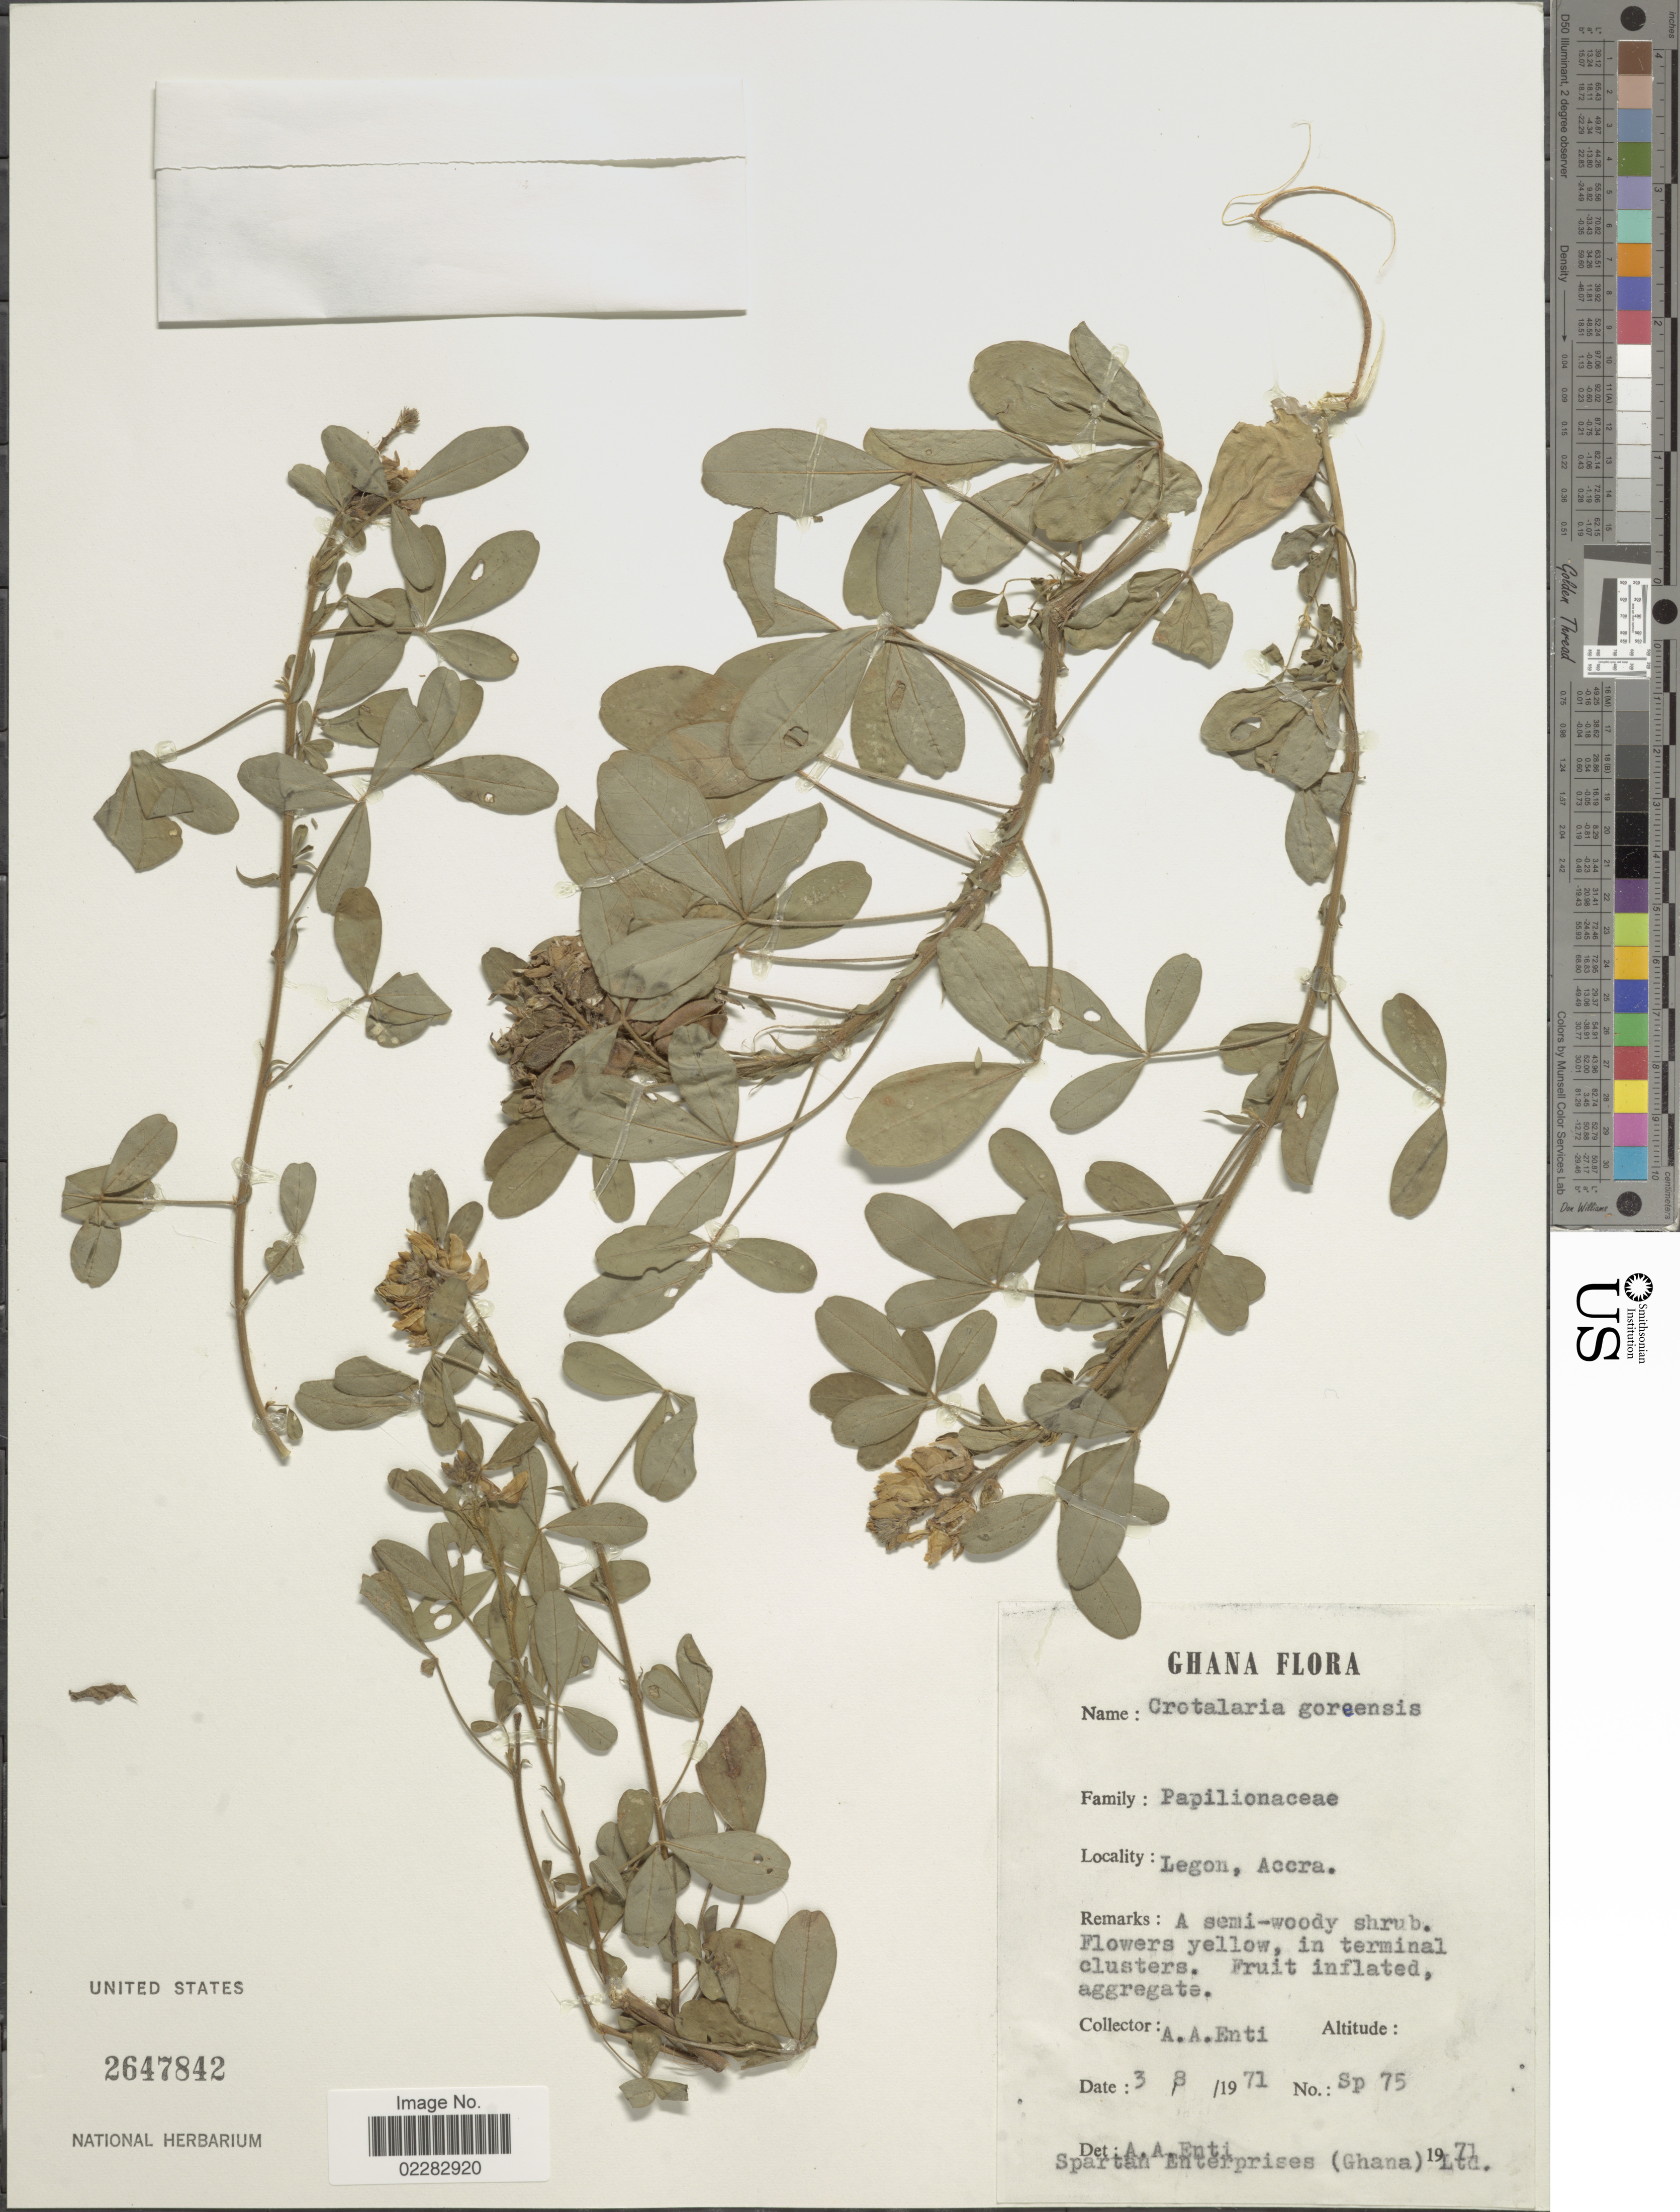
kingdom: Plantae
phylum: Tracheophyta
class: Magnoliopsida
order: Fabales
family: Fabaceae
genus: Crotalaria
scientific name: Crotalaria goreensis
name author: Guill. & Perr.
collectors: A. Enti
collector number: Sp 75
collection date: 1971-08-03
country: Ghana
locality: Legon, Accra.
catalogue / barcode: US 2647842